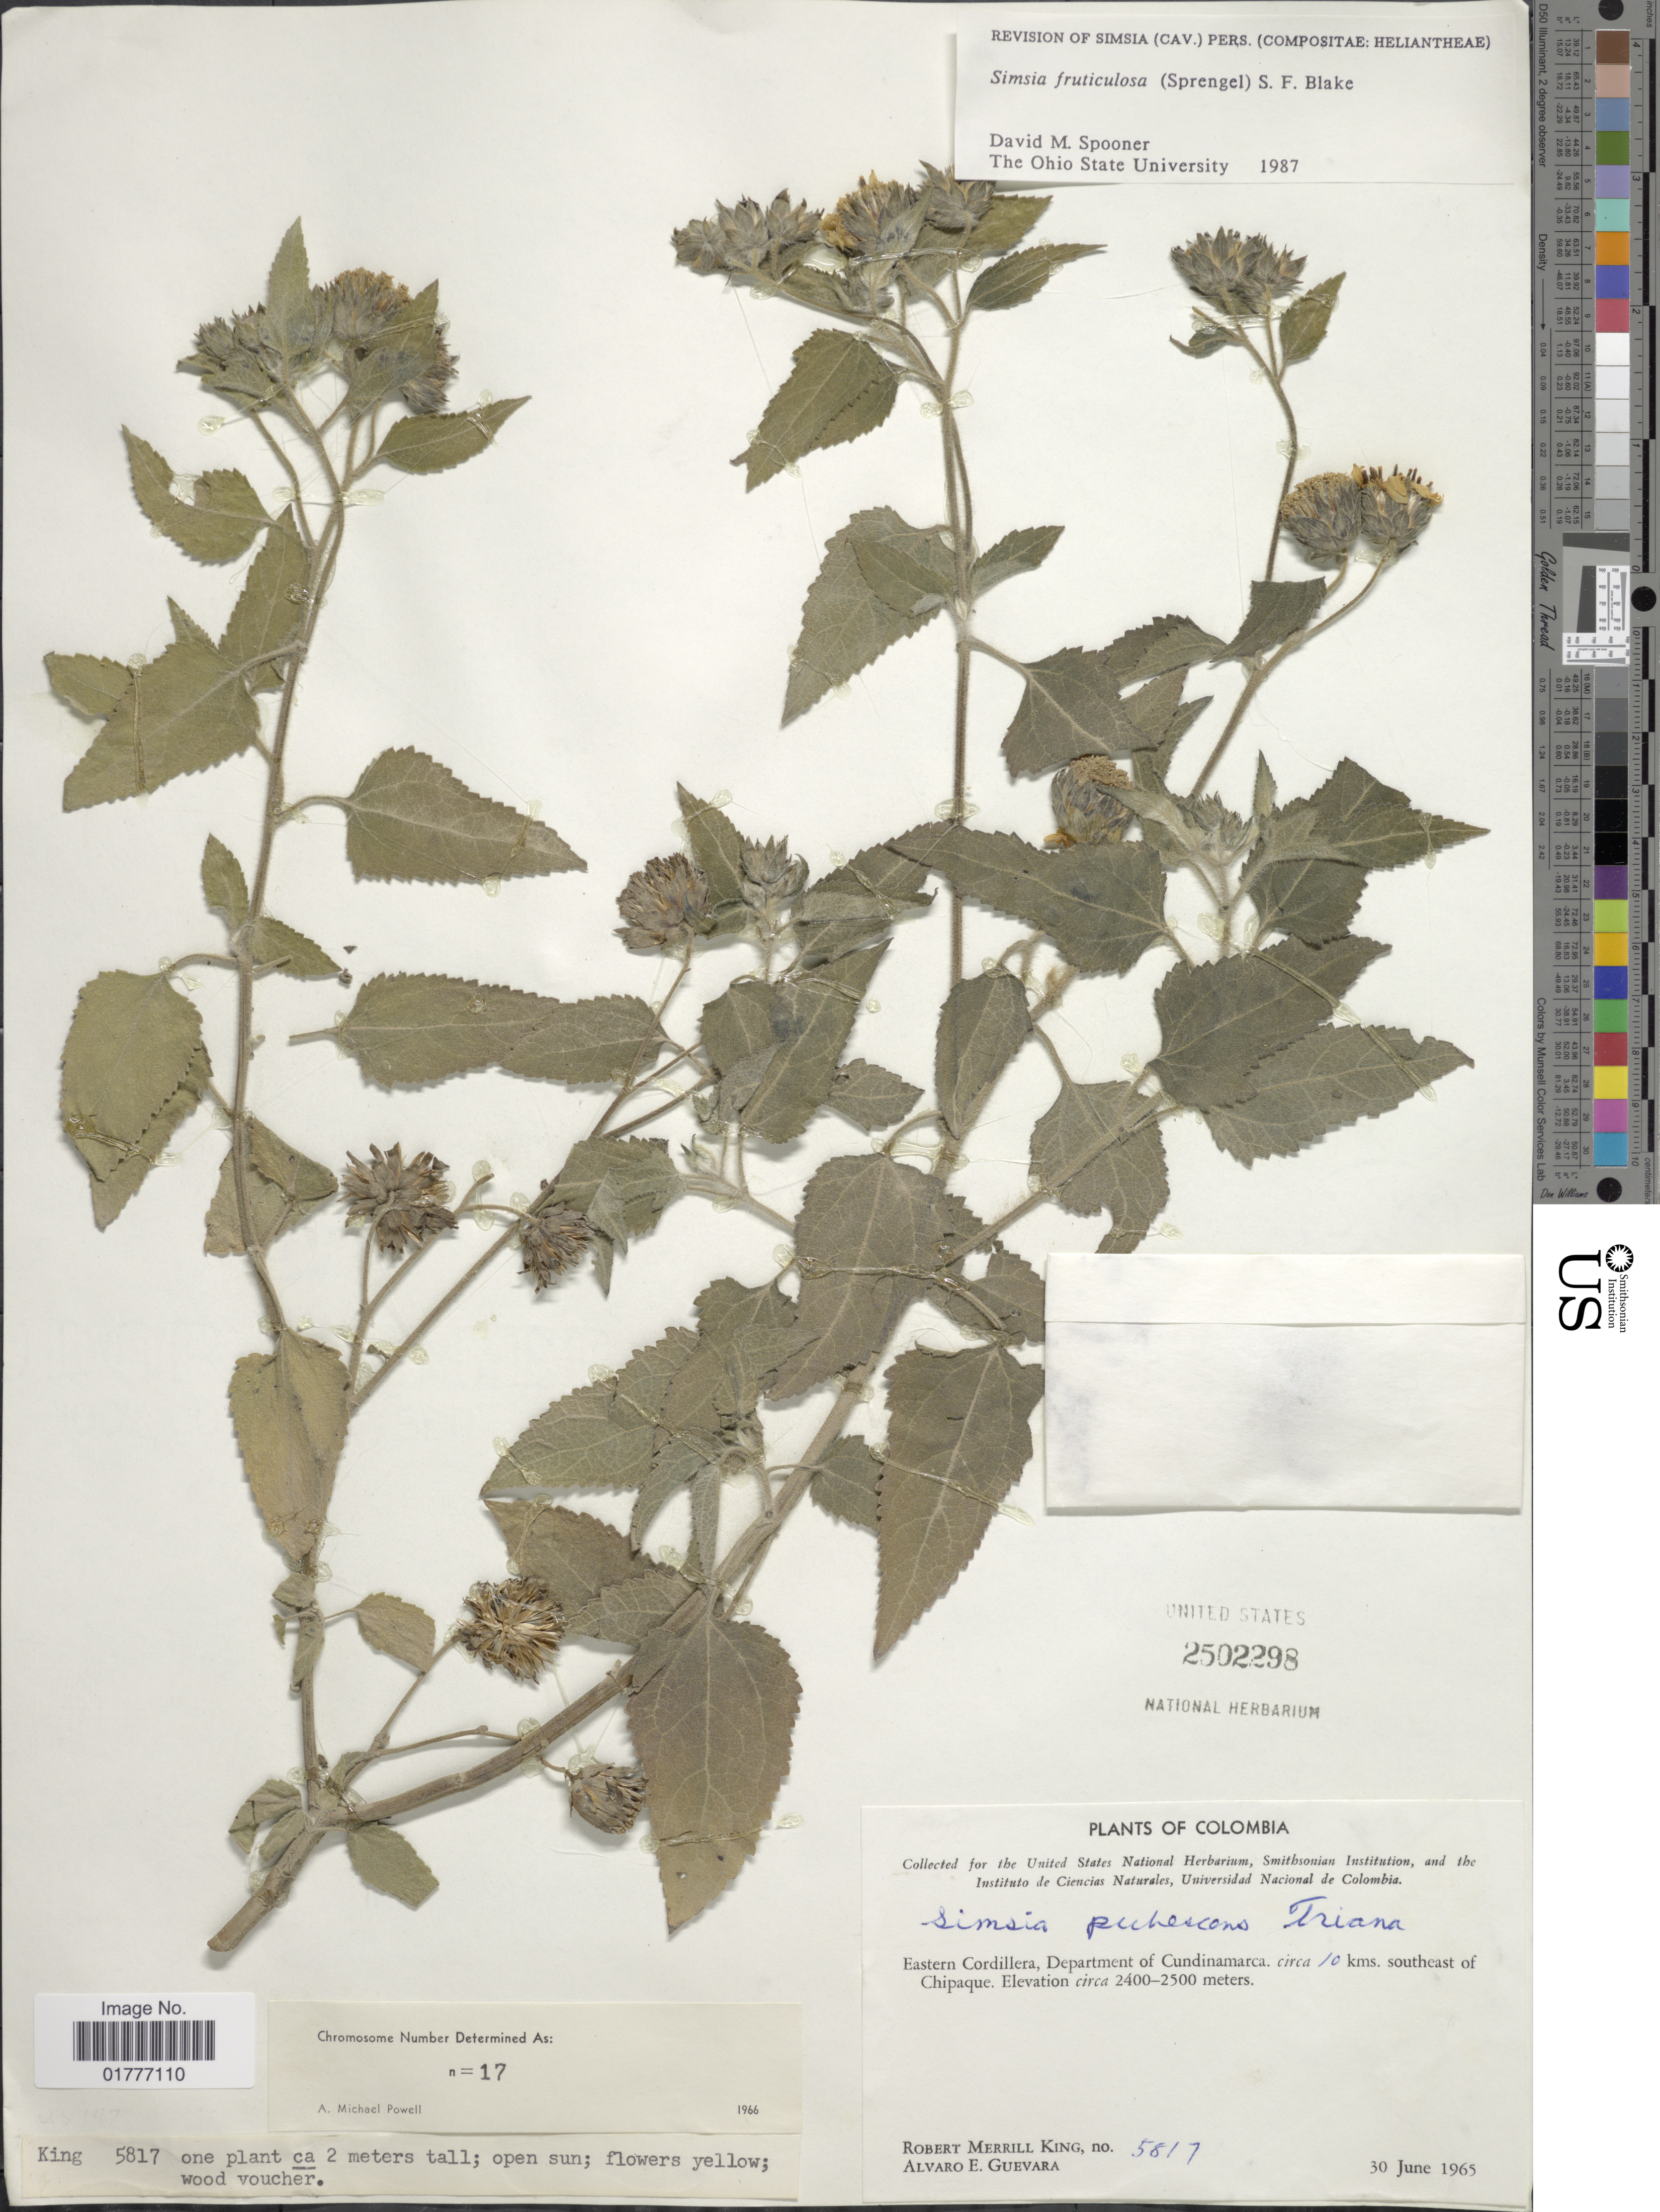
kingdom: Plantae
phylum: Tracheophyta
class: Magnoliopsida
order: Asterales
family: Asteraceae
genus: Simsia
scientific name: Simsia fruticulosa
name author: (Spreng.) S.F. Blake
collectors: R. M. King & A. E. Guevara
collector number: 5817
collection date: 1965-06-30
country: Colombia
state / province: Cundinamarca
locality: Eastern Cordillera. circa 10 kms. southeast of Chipaque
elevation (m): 2400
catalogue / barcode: US 2502298